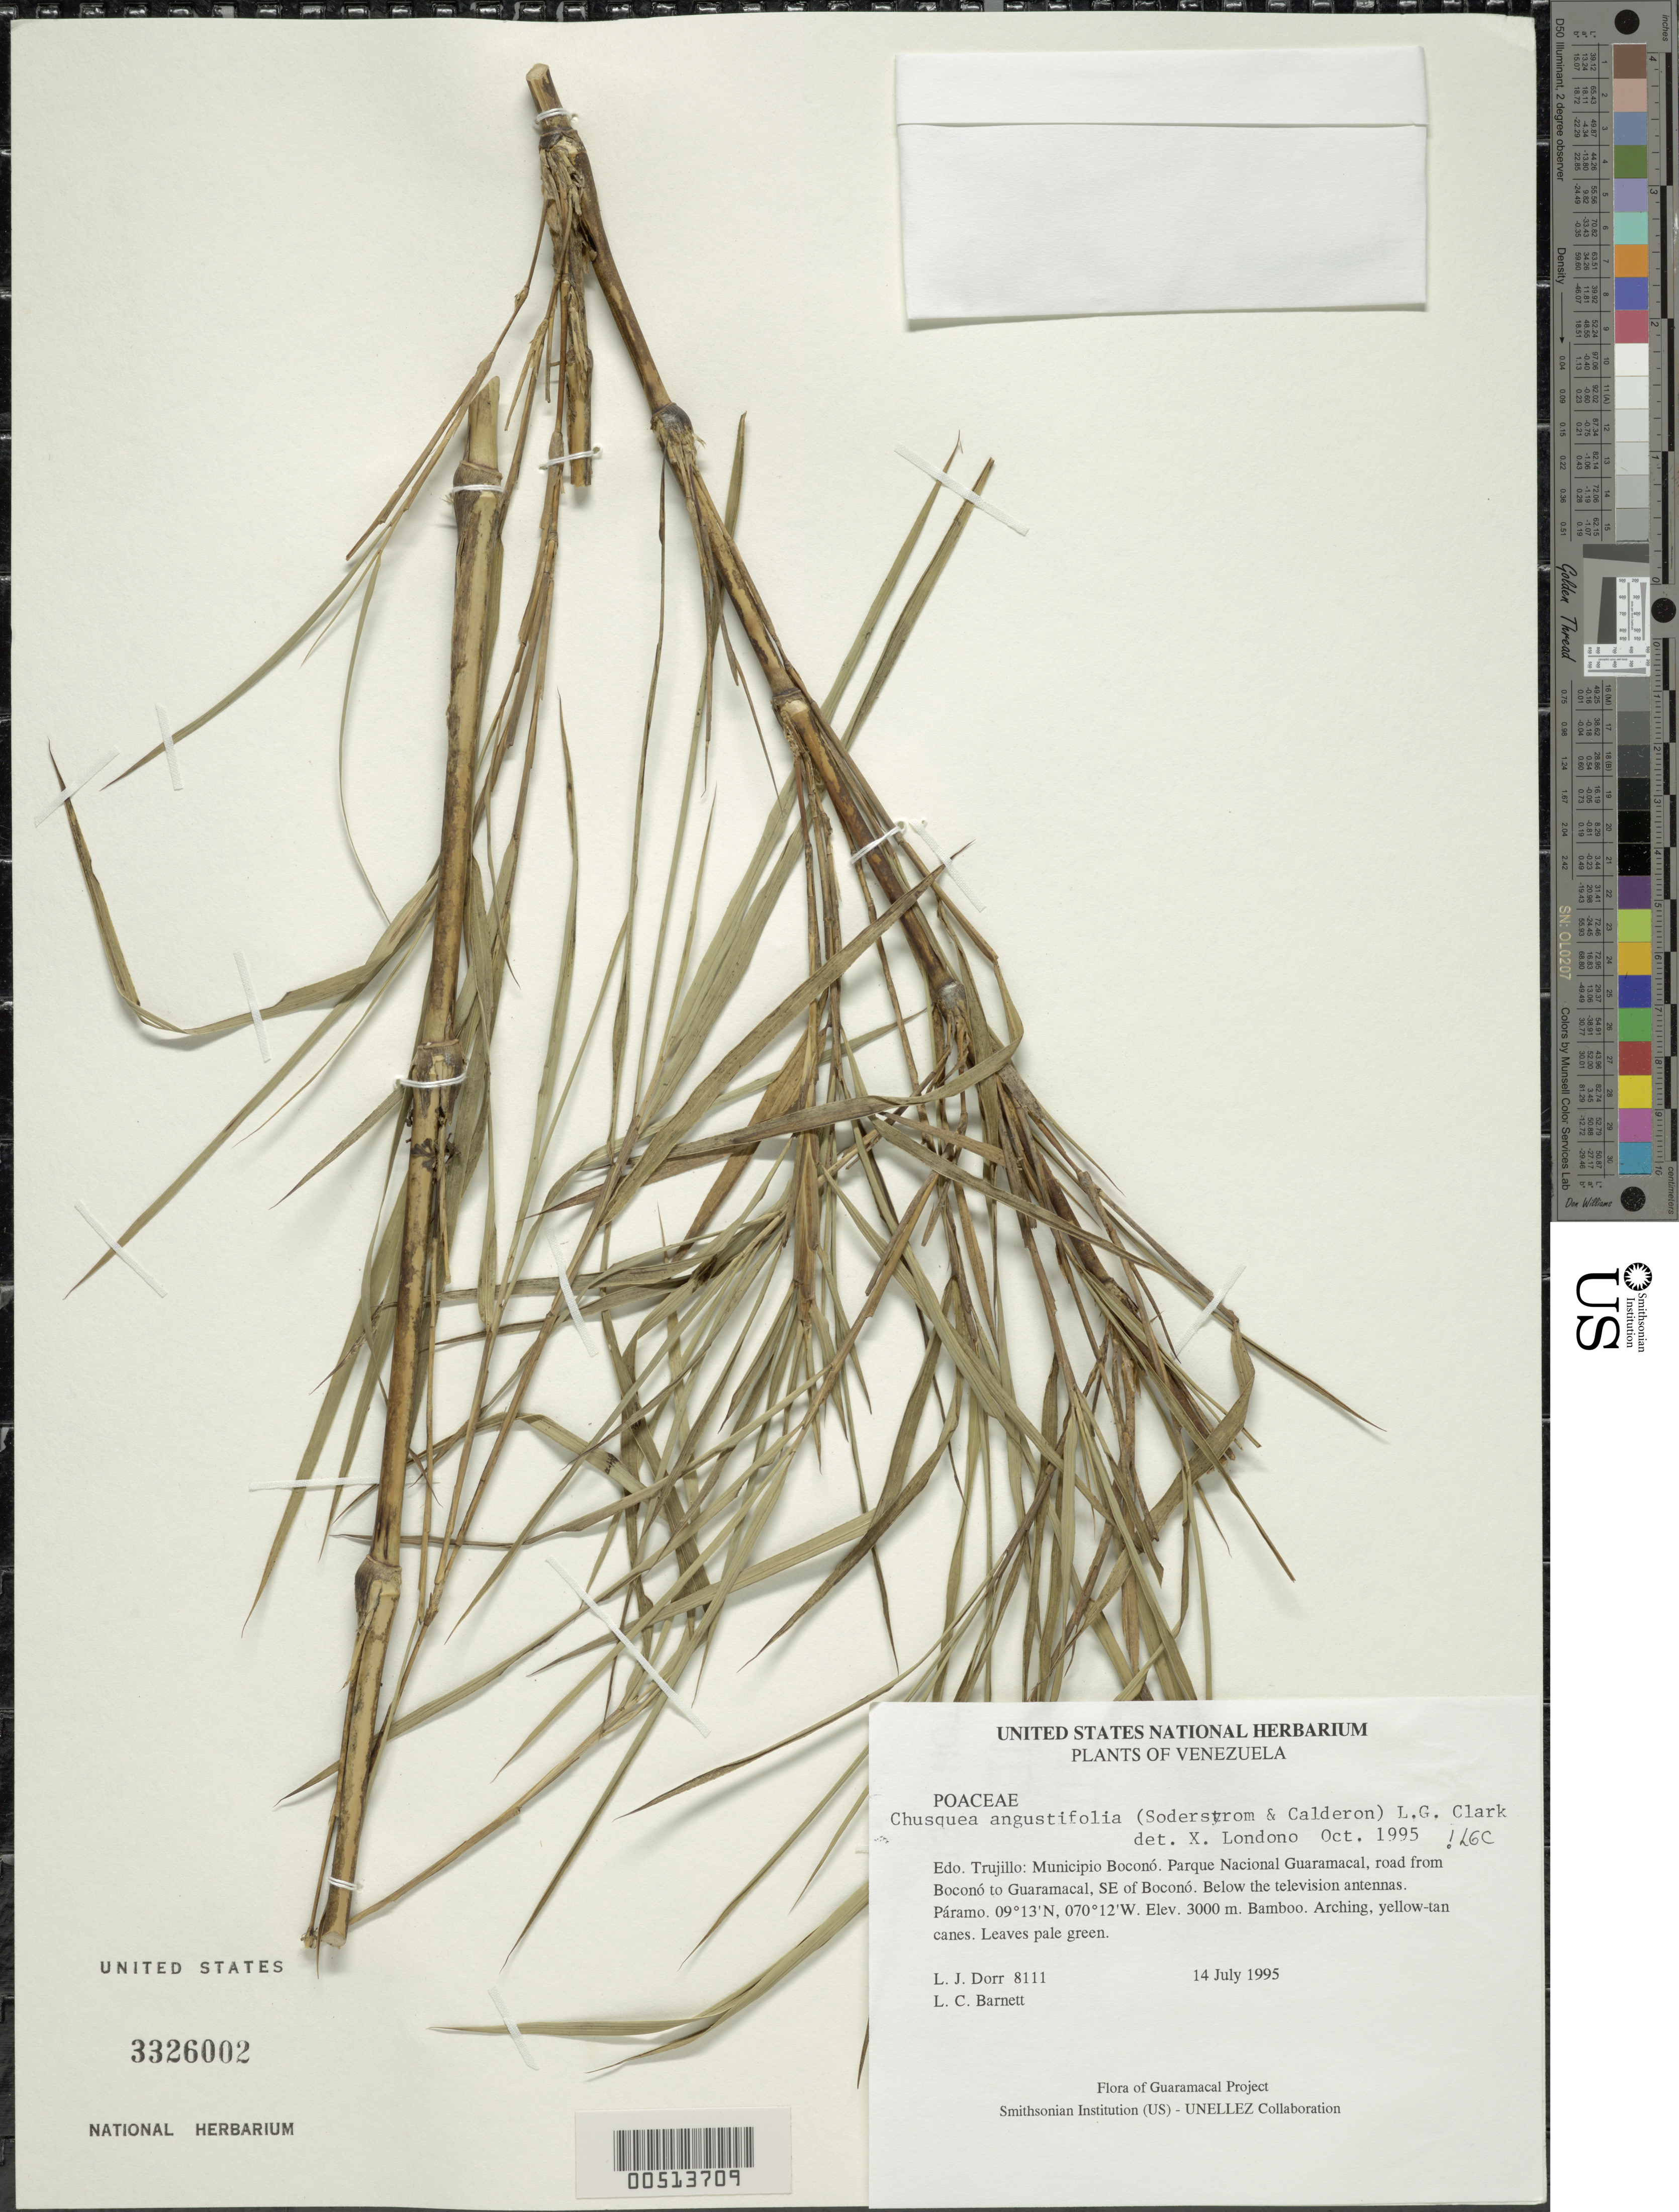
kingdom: Plantae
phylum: Tracheophyta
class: Liliopsida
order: Poales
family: Poaceae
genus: Chusquea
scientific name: Chusquea angustifolia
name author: (Soderstr. & C. E. Calderón) L.G. Clark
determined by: Londoño, X., (TULV), Jardin Botanico "Juan Maria Cespedes"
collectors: L. J. Dorr & L. C. Barnett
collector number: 8111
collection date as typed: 14 Jul 1995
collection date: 1995-07-14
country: Venezuela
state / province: Trujillo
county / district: Boconó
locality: Parque Nacional Guaramacal, road from Boconó to Guaramacal, SE of Boconó. Below the television antennas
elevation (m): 3000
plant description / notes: PORT, US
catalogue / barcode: US 3326002